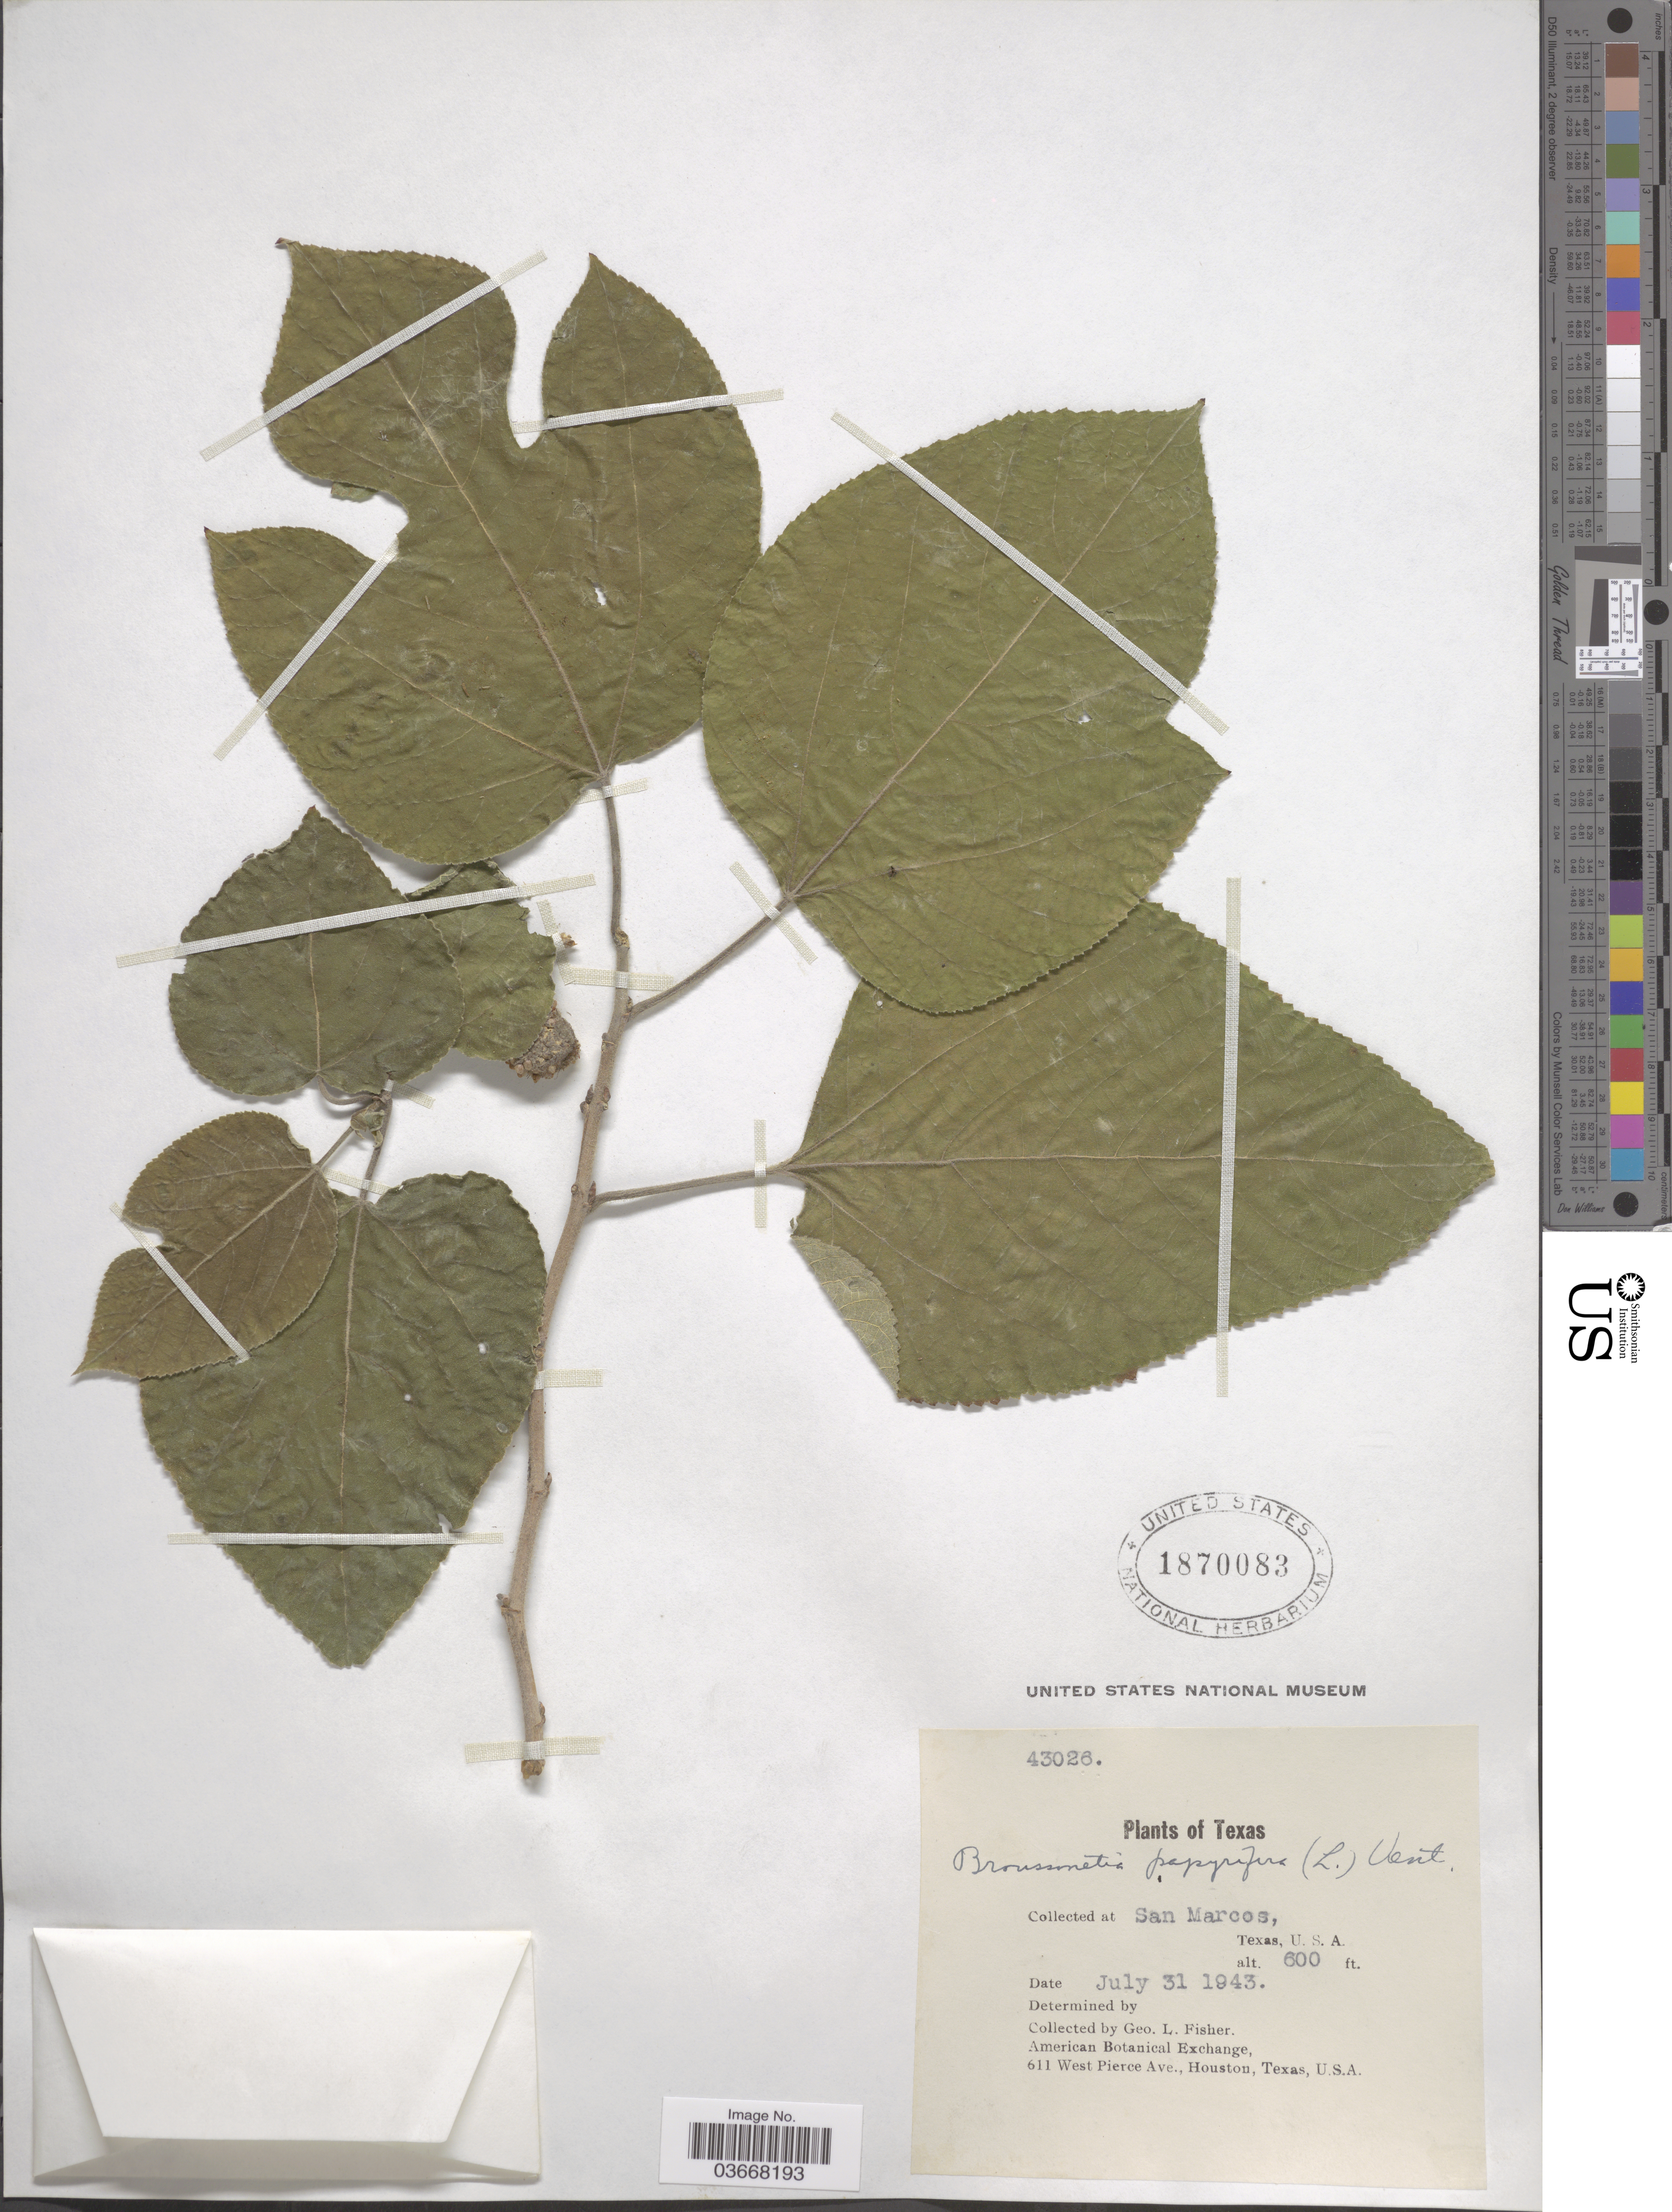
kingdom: Plantae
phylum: Tracheophyta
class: Magnoliopsida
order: Rosales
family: Moraceae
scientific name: Broussoneta papyrifera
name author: (L.) L'Hér. ex Vent.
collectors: G. L. Fisher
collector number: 43026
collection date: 1943-07-31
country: United States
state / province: Texas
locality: San Marcos.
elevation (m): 183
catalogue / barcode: US 1870083